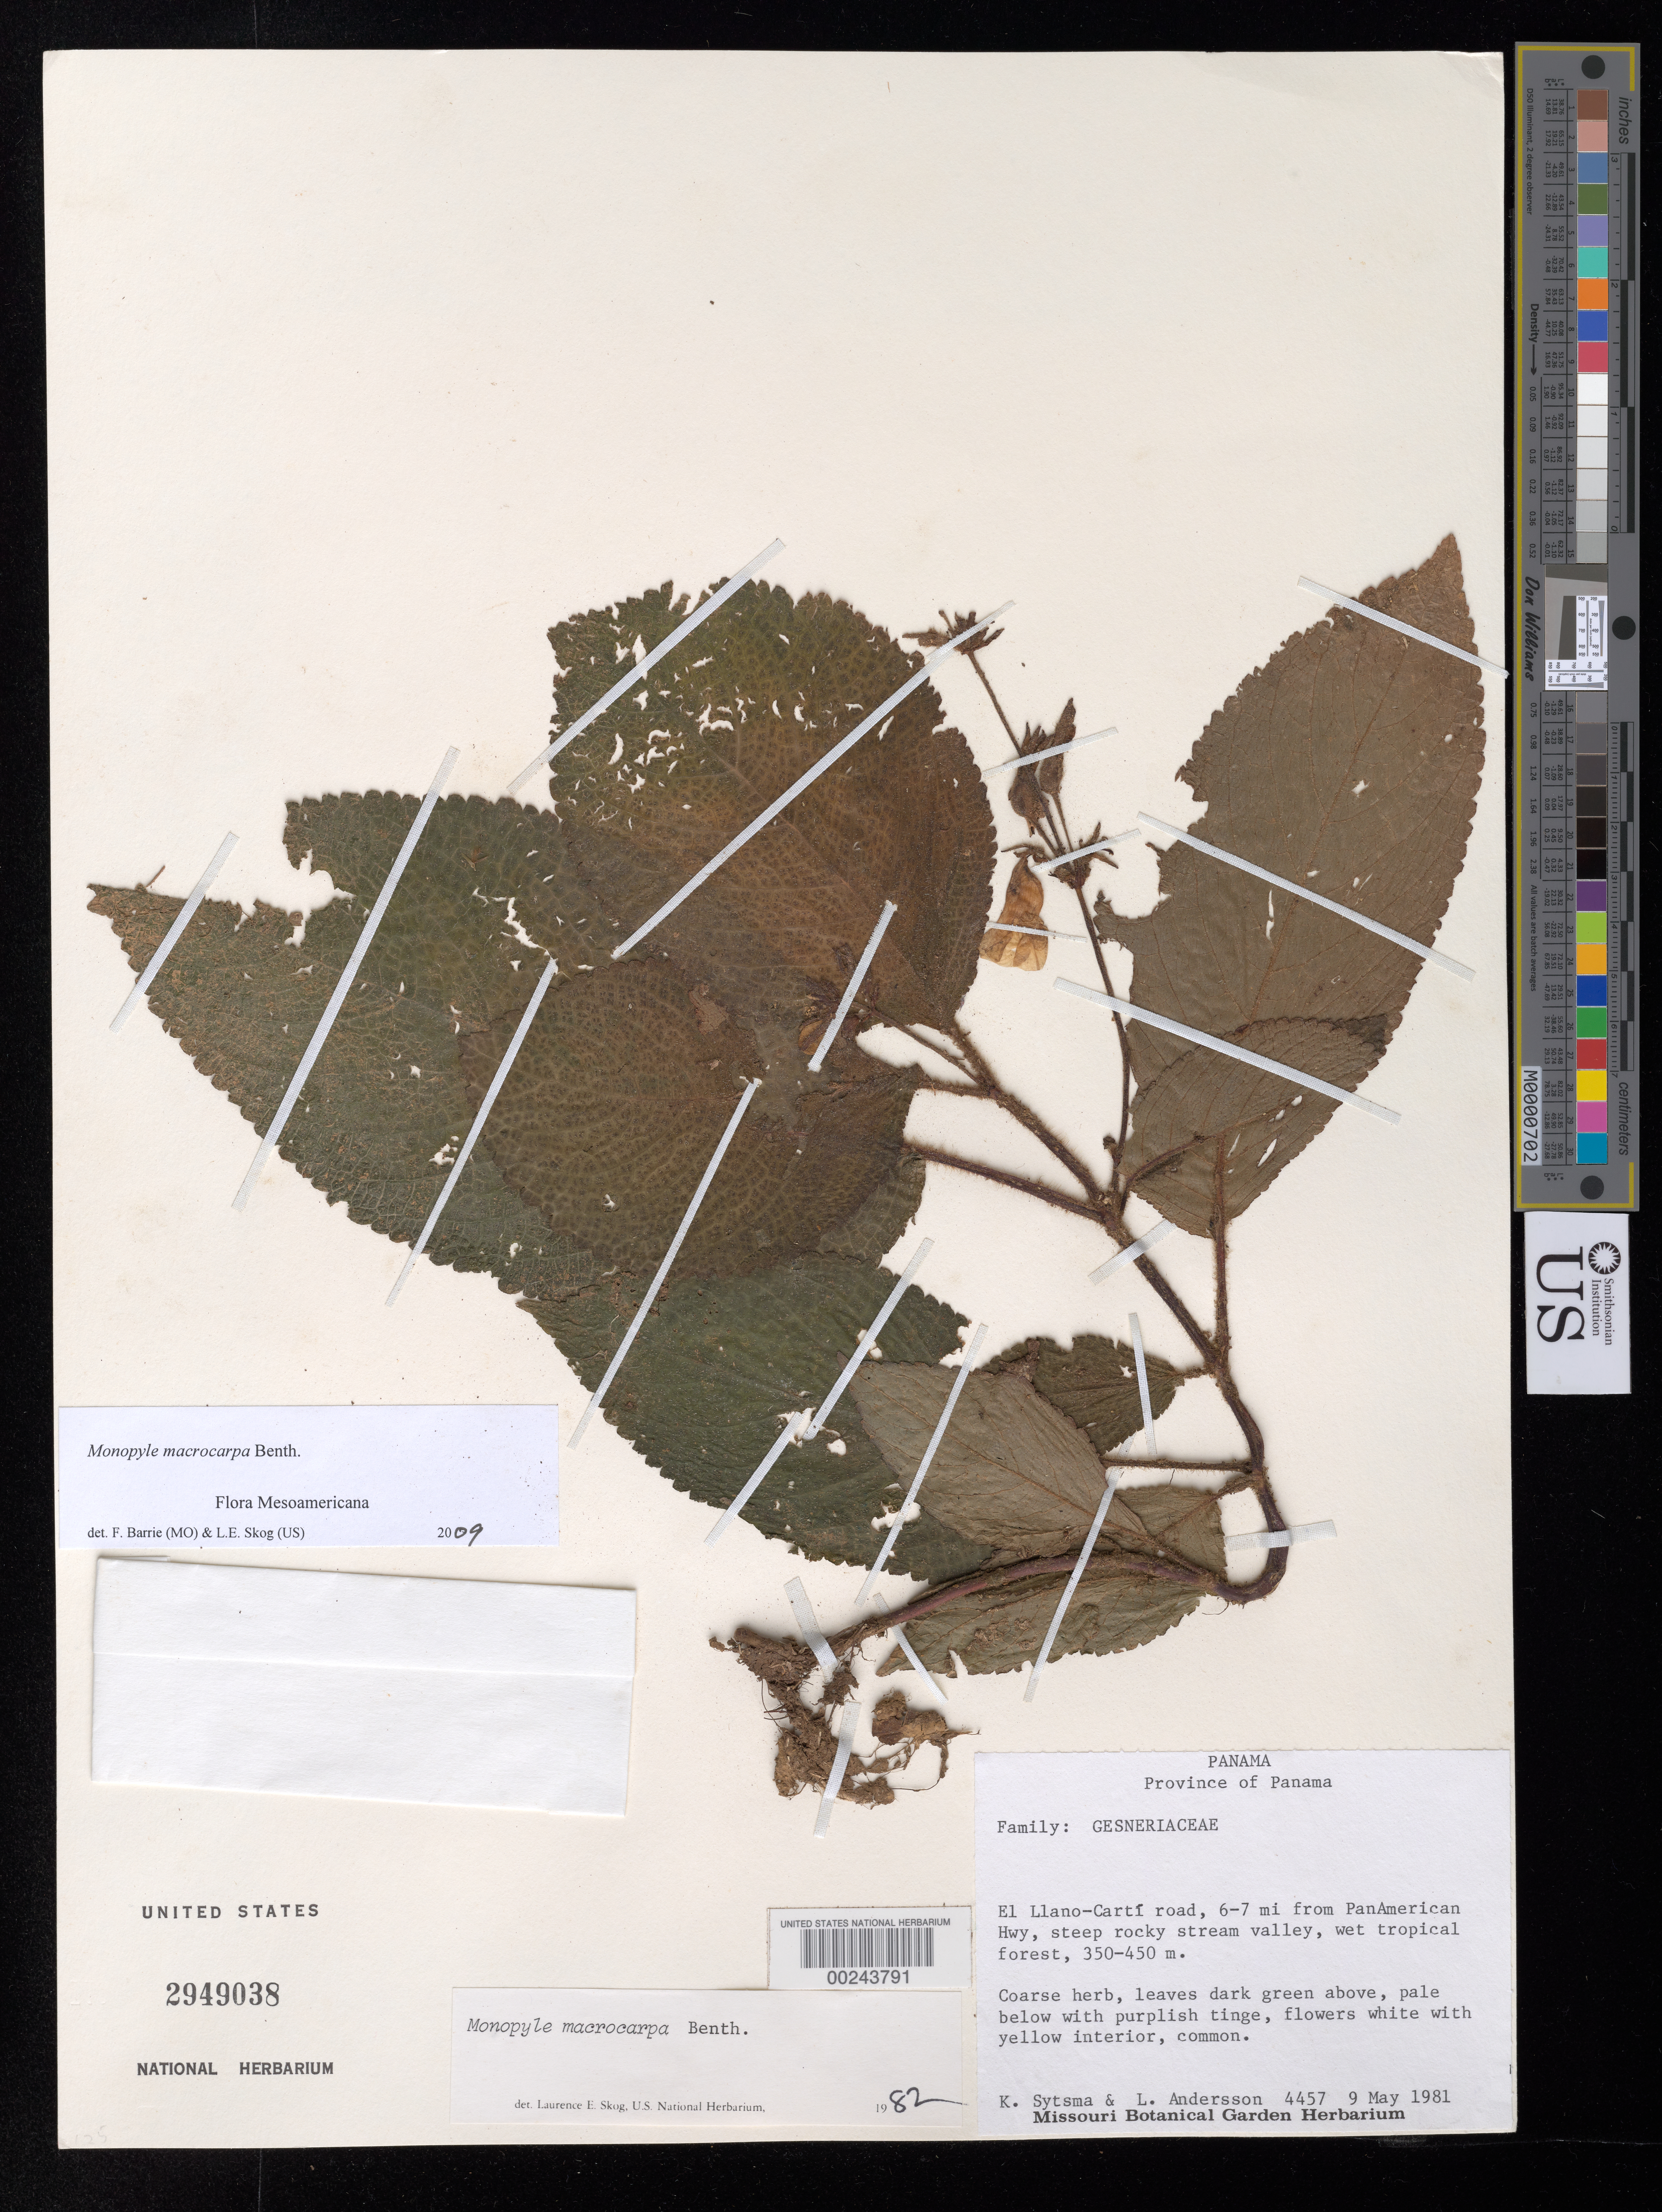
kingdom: Plantae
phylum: Tracheophyta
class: Magnoliopsida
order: Lamiales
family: Gesneriaceae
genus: Monopyle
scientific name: Monopyle macrocarpa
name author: Benth.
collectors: K. J. Sytsma & L. Andersson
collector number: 4457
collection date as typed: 09 May 1981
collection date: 1981-05-09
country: Panama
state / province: Panamá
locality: El Llano-Carti road, 6-7 mi from Panamerican hwy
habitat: Steep rocky stream valley, wet tropical forest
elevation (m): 350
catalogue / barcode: US 2949038